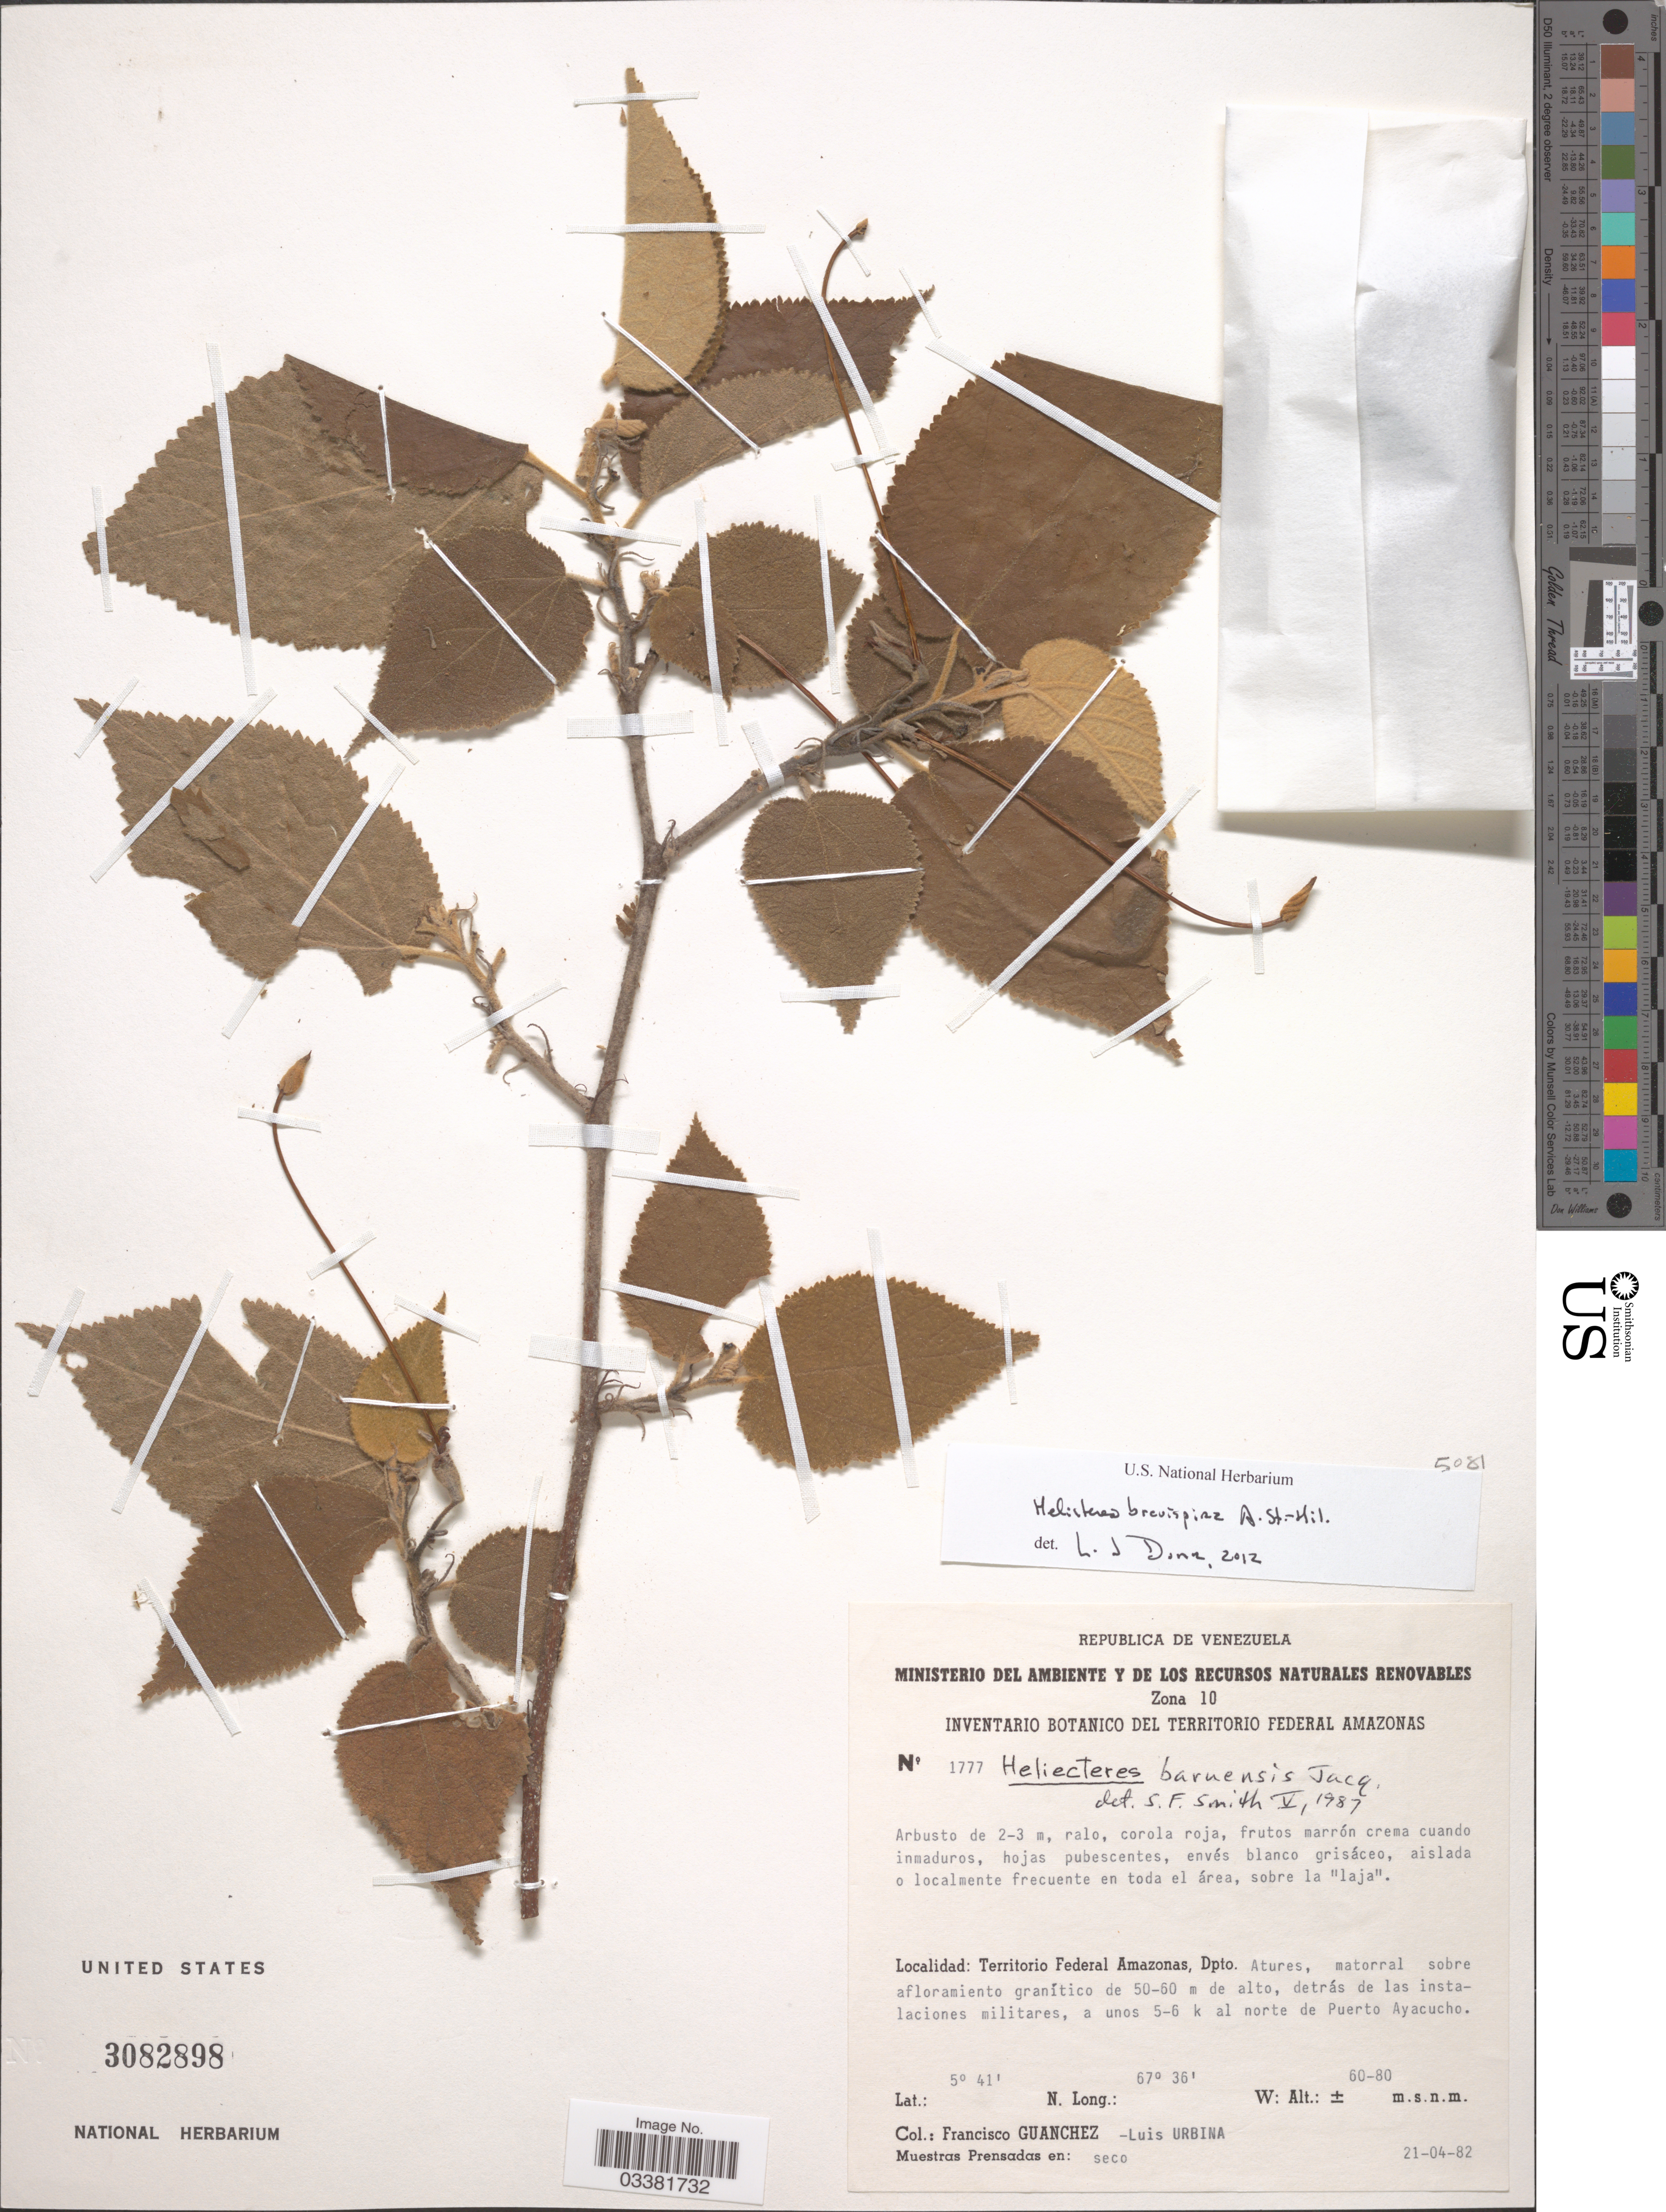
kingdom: Plantae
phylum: Tracheophyta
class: Magnoliopsida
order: Malvales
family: Malvaceae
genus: Helicteres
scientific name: Helicteres brevispira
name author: A. St.-Hil.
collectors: F. Guánchez & L. Urbina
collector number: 1777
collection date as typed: Transcribed d/m/y: 21/4/82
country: Venezuela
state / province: Amazonas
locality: Territorio Federal Amazonas, Dpto. Atures, matorral sobre afloramiento granítico de 50-60 m de alto, detrás de las instalaciones militares, a unos 5-6 k al norte de Puerto Ayacucho.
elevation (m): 60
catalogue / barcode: US 3082898